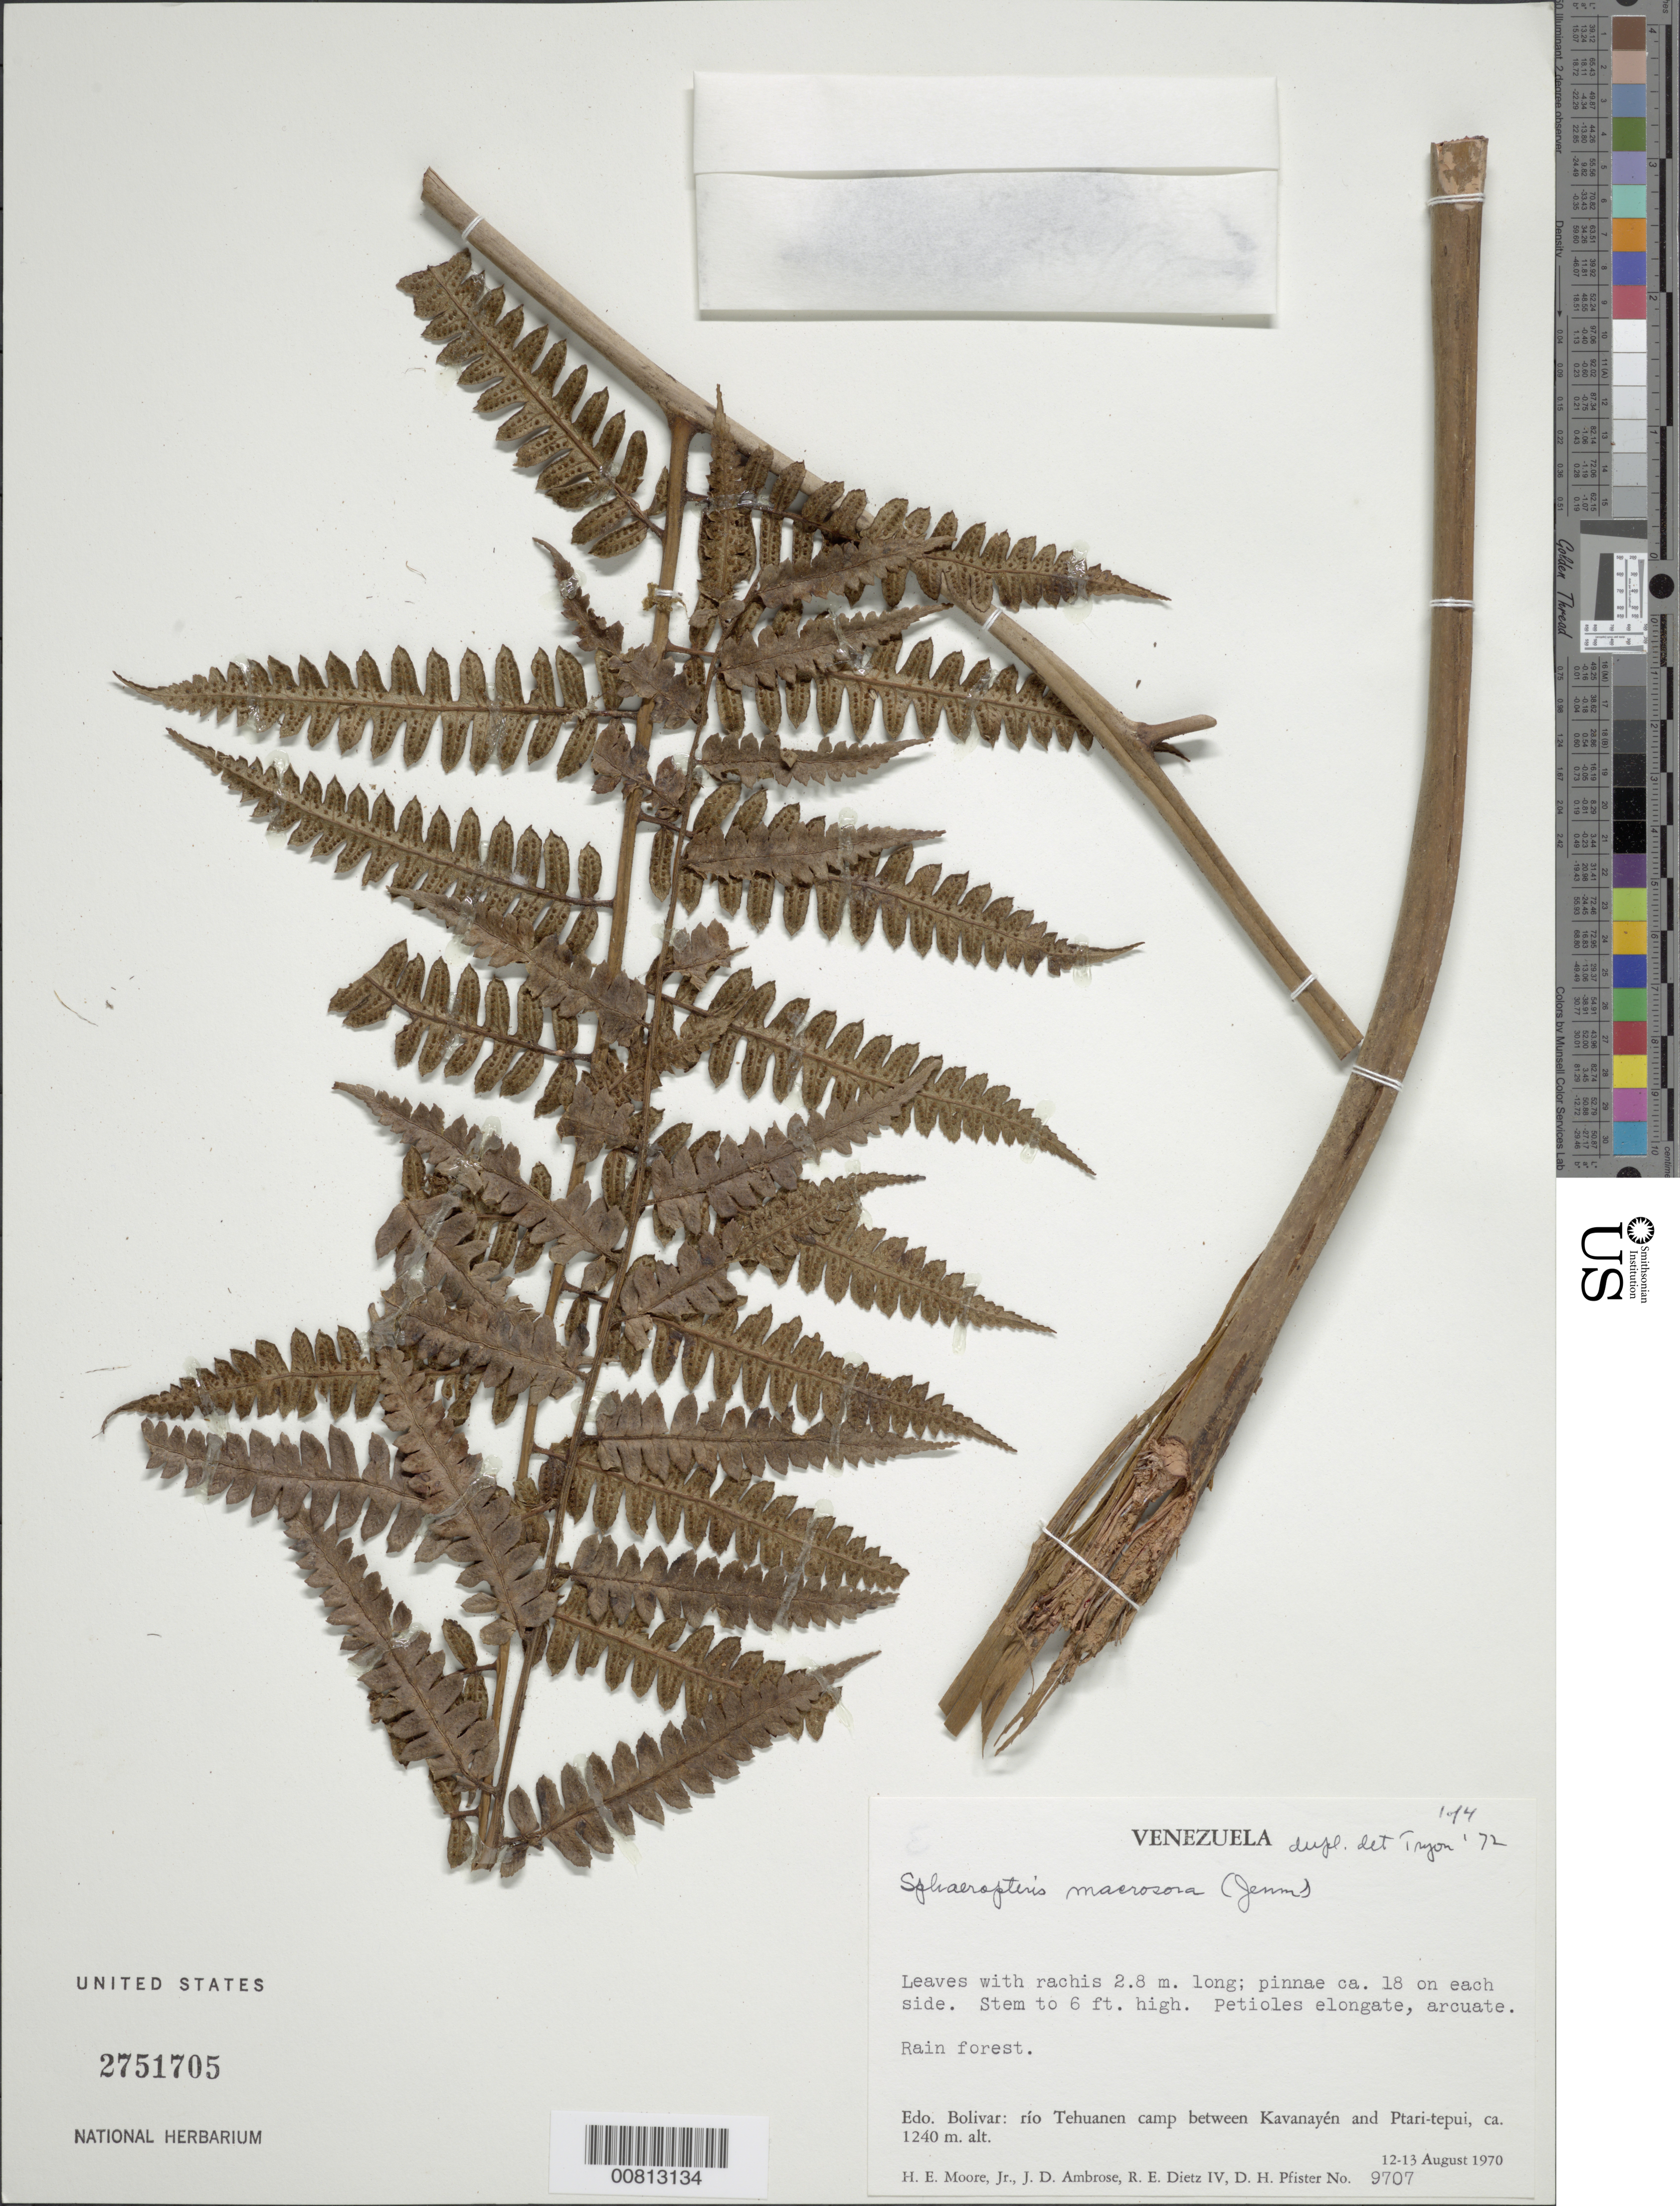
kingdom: Plantae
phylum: Tracheophyta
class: Polypodiopsida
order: Cyatheales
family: Cyatheaceae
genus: Cyathea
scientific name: Cyathea macrosora var. macrosora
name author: (Baker) Domin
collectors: H. E. Moore, J. D. Ambrose, R. Dietz & D. H. Pfister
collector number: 9707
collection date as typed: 12-Aug-70 to 13-Aug-70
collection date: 1970-08-12/1970-08-13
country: Venezuela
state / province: Bolívar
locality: Río Tehuanen, camp between Kavanayén and Ptari-tepuí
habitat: Rain forest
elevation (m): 1240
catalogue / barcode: US 2751705